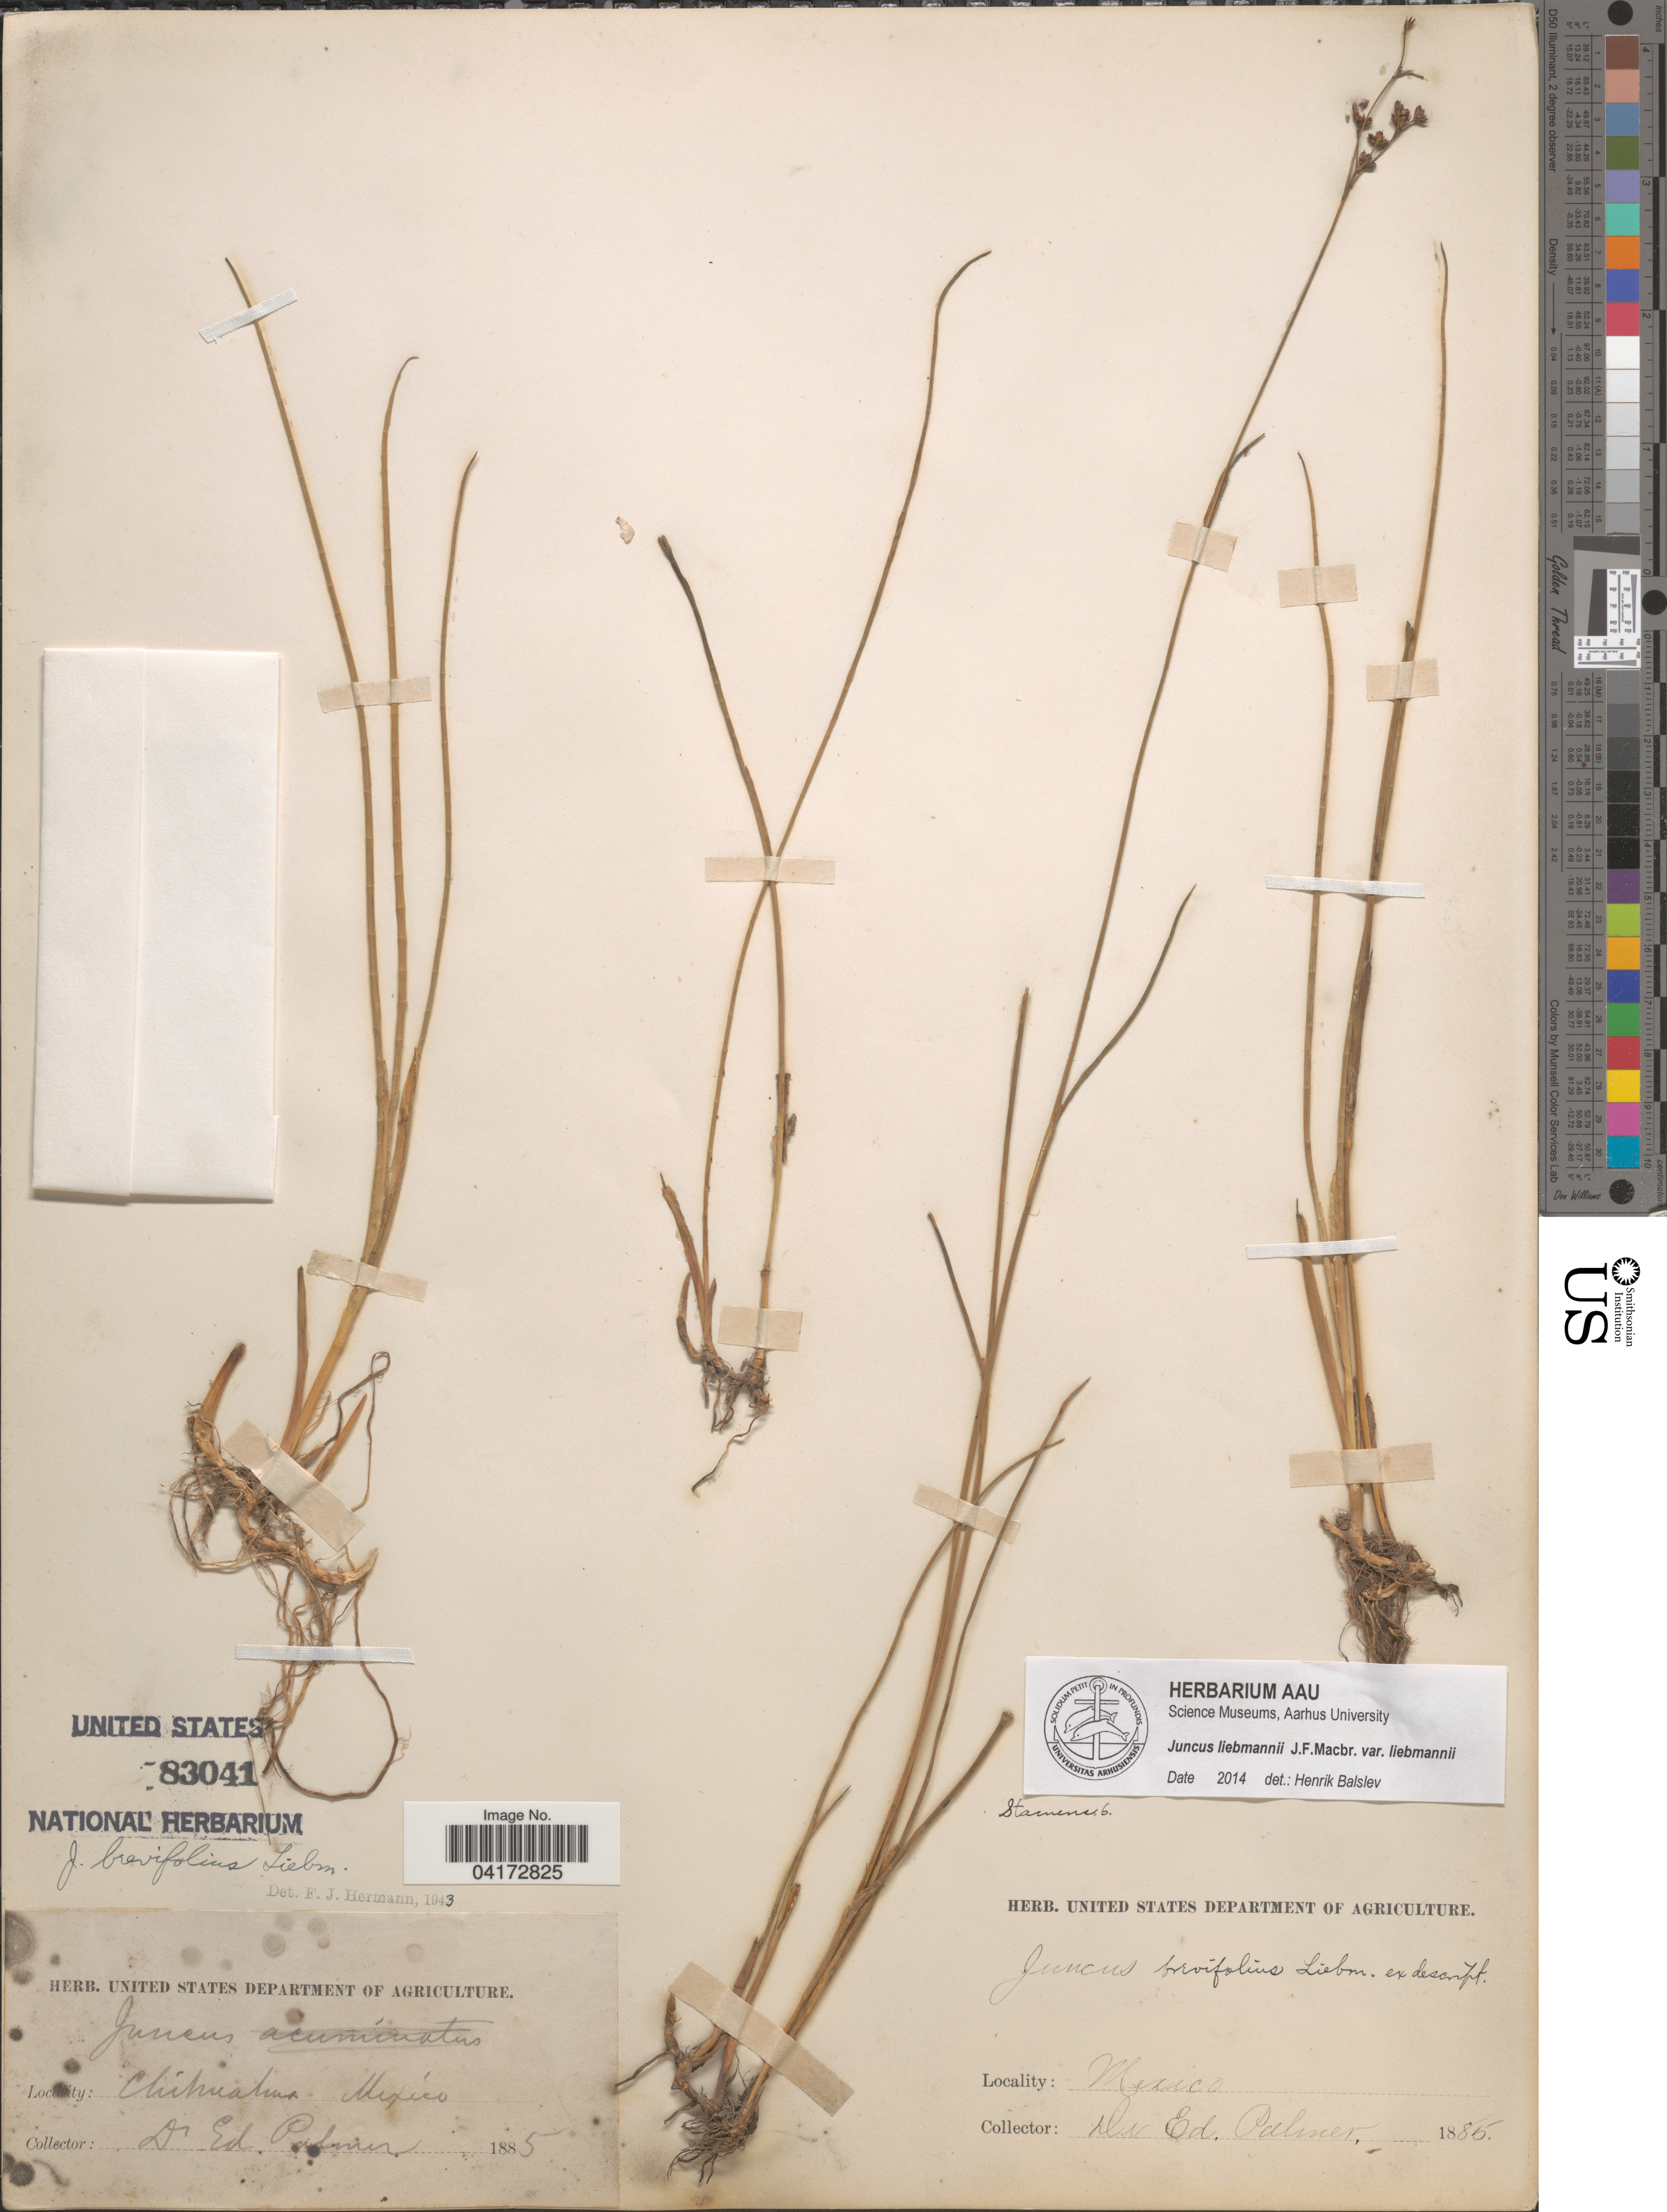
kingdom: Plantae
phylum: Tracheophyta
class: Liliopsida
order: Poales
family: Juncaceae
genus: Juncus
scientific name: Juncus liebmannii var. liebmannii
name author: J.F. Macbr.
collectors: E. Palmer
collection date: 1885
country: Mexico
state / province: Chihuahua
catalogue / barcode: US 83041